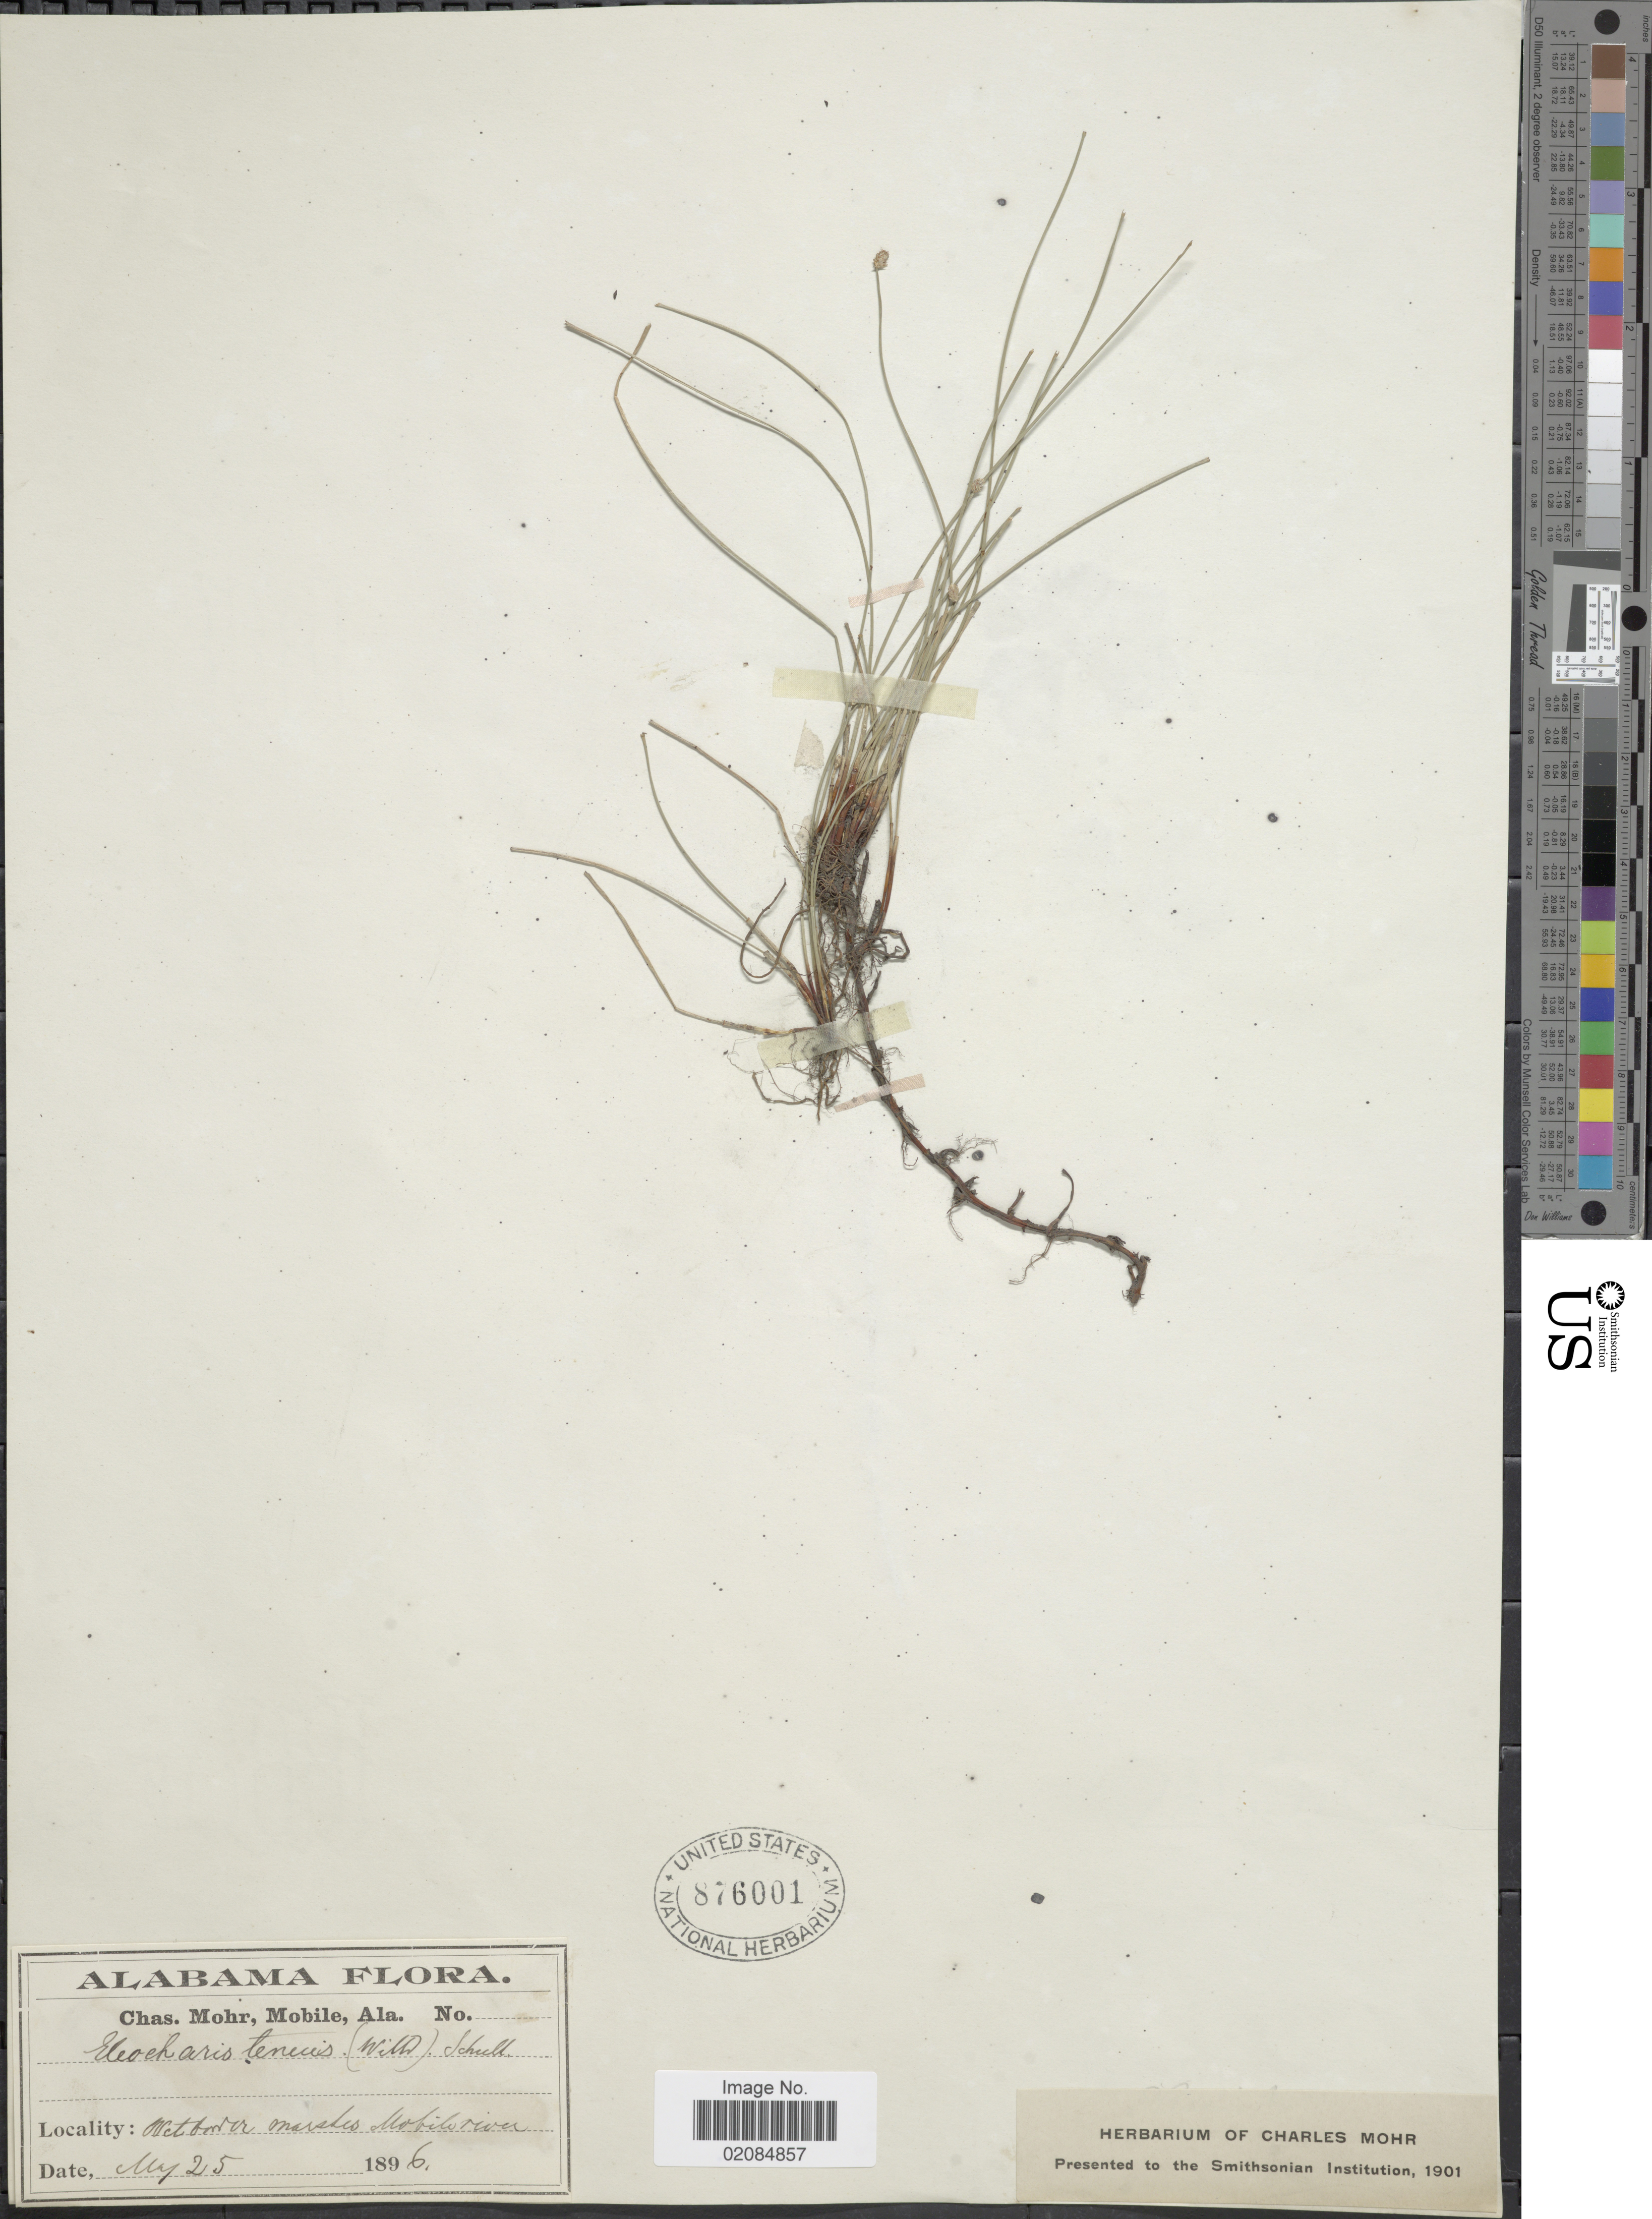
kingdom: Plantae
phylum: Tracheophyta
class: Liliopsida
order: Poales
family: Cyperaceae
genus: Eleocharis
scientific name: Eleocharis tenuis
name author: (Willd.) Schult.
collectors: C. T. Mohr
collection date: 1896-05-25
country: United States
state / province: Alabama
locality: Mobile river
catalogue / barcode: US 876001